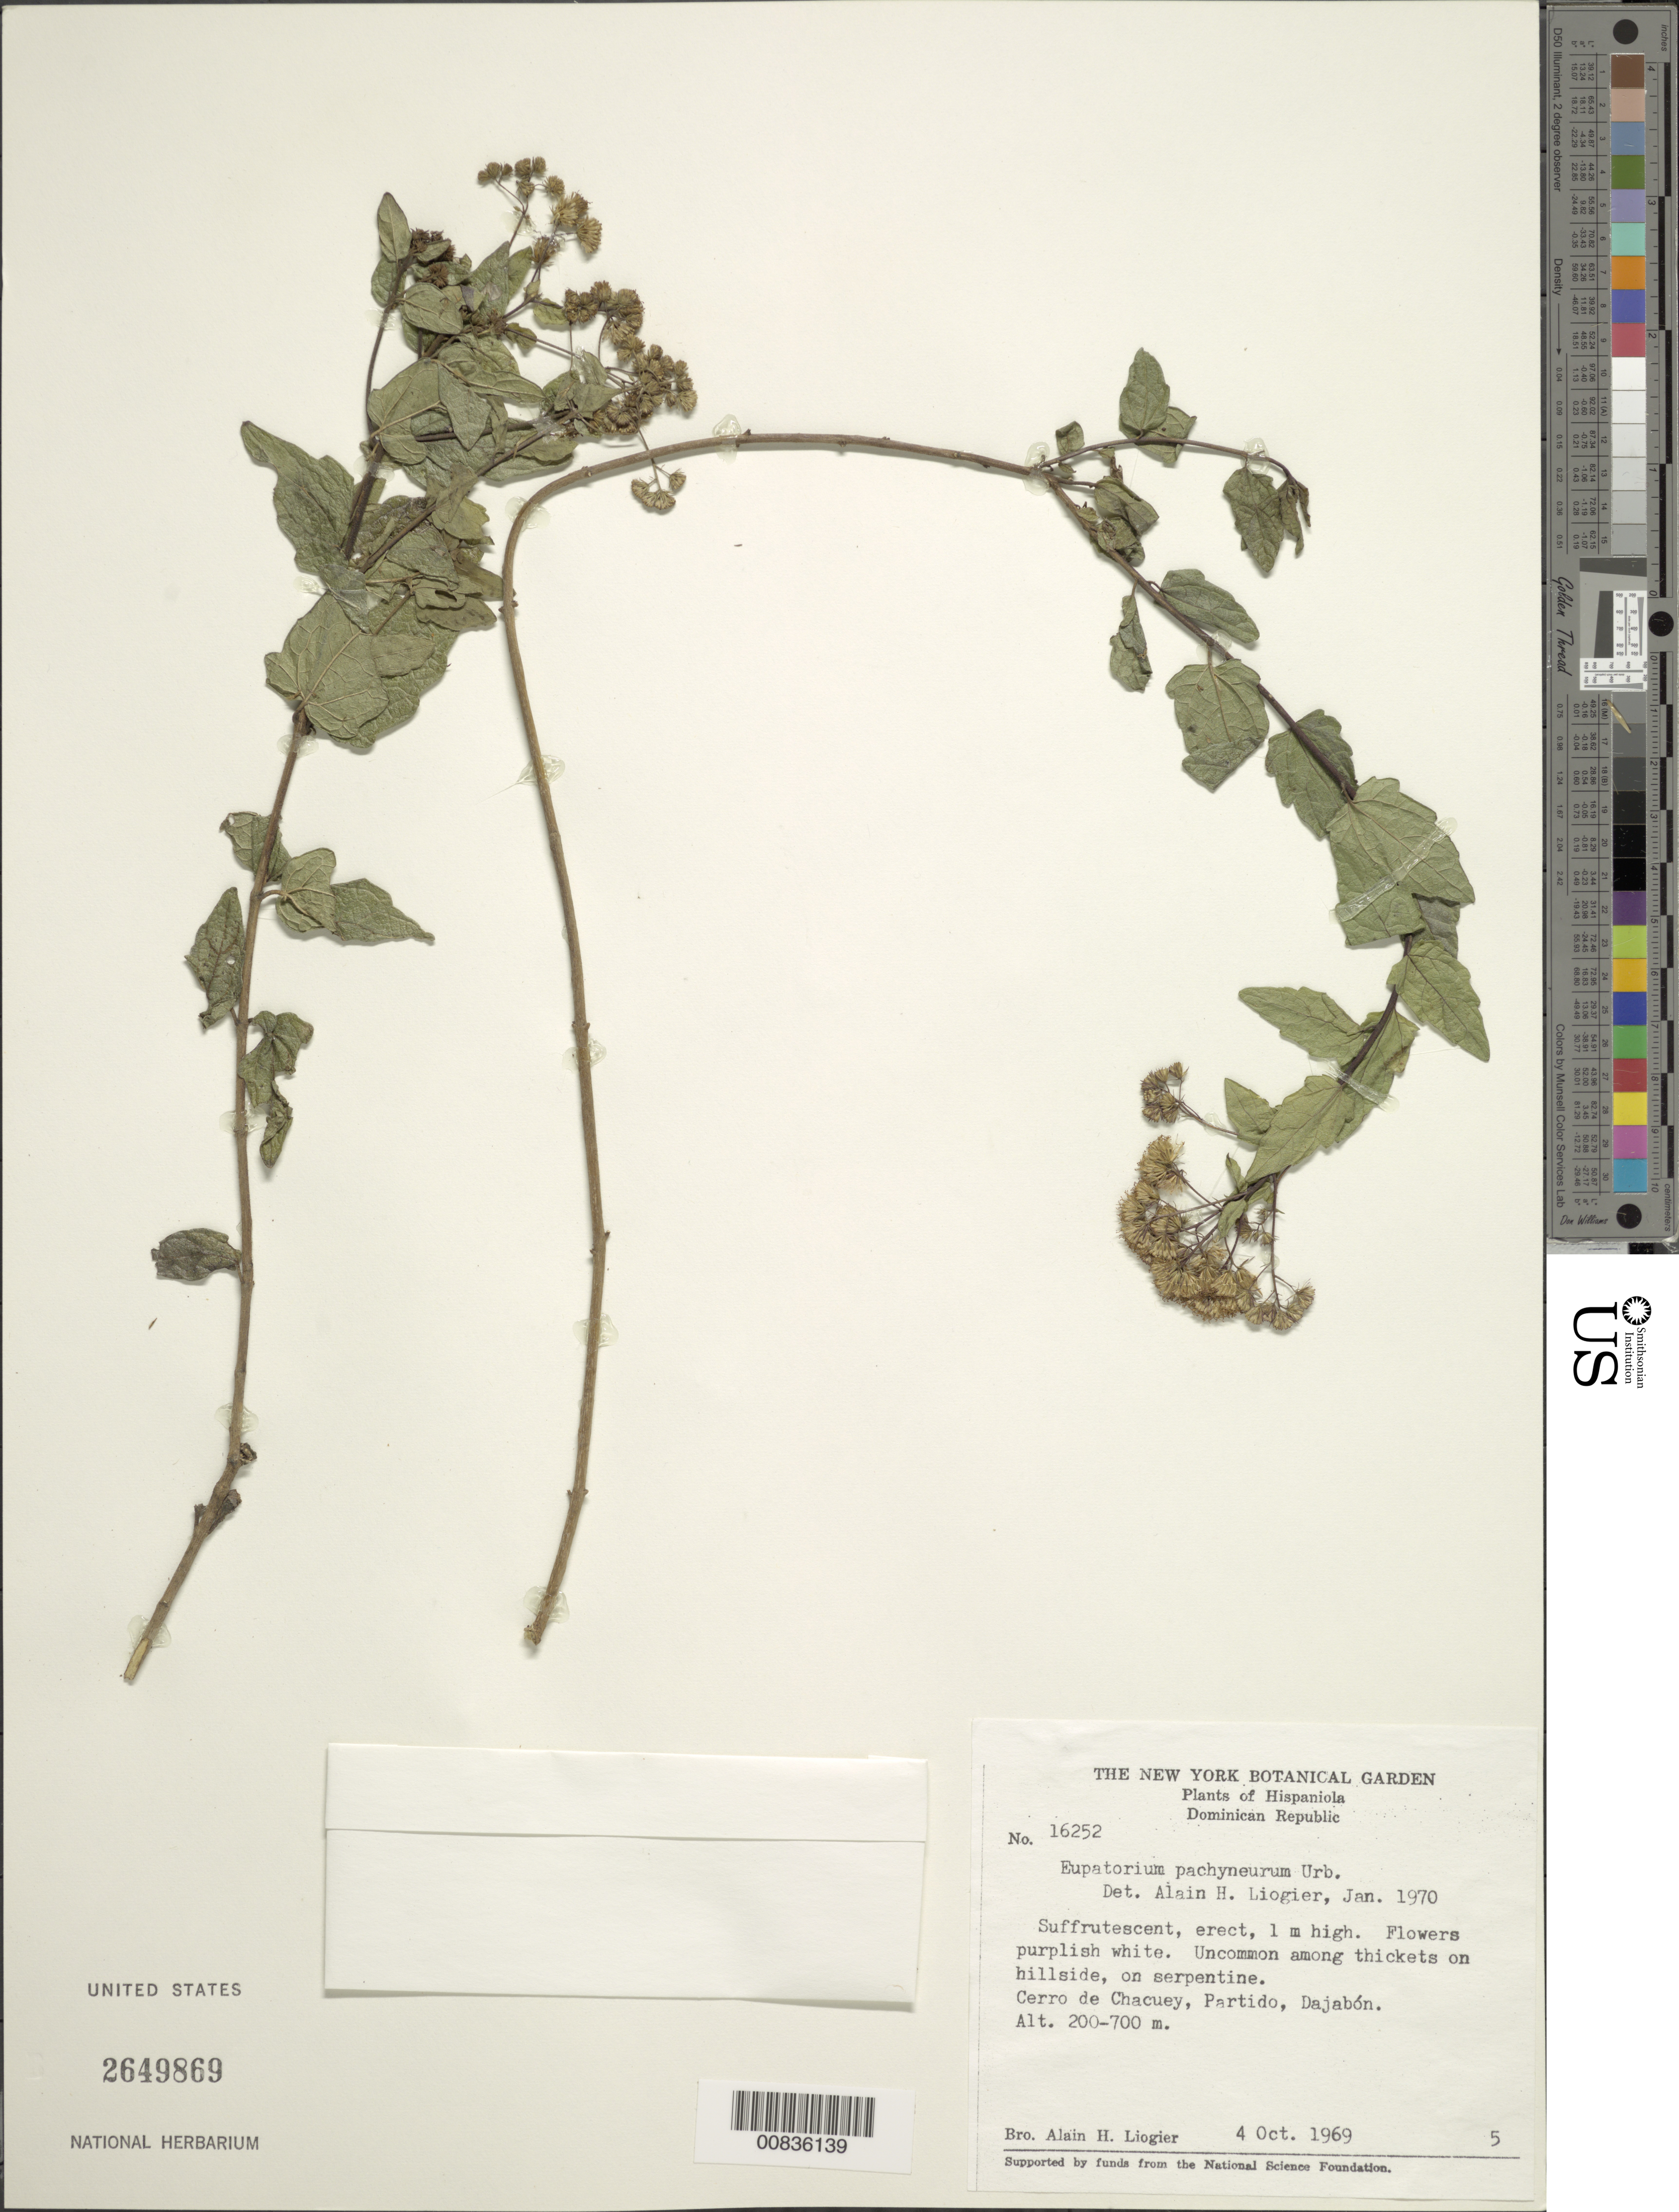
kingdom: Plantae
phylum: Tracheophyta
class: Magnoliopsida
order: Asterales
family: Asteraceae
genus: Koanophyllon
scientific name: Koanophyllon pachyneurum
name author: (Urb.) R.M. King & H. Rob.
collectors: A. H. Liogier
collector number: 16252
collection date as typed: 04 Oct 1969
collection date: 1969-10-04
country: Dominican Republic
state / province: Dajabon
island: Hispaniola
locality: Cerro de Chacuey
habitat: Among thickets on hillside on serpentine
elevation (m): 200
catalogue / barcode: US 2649869